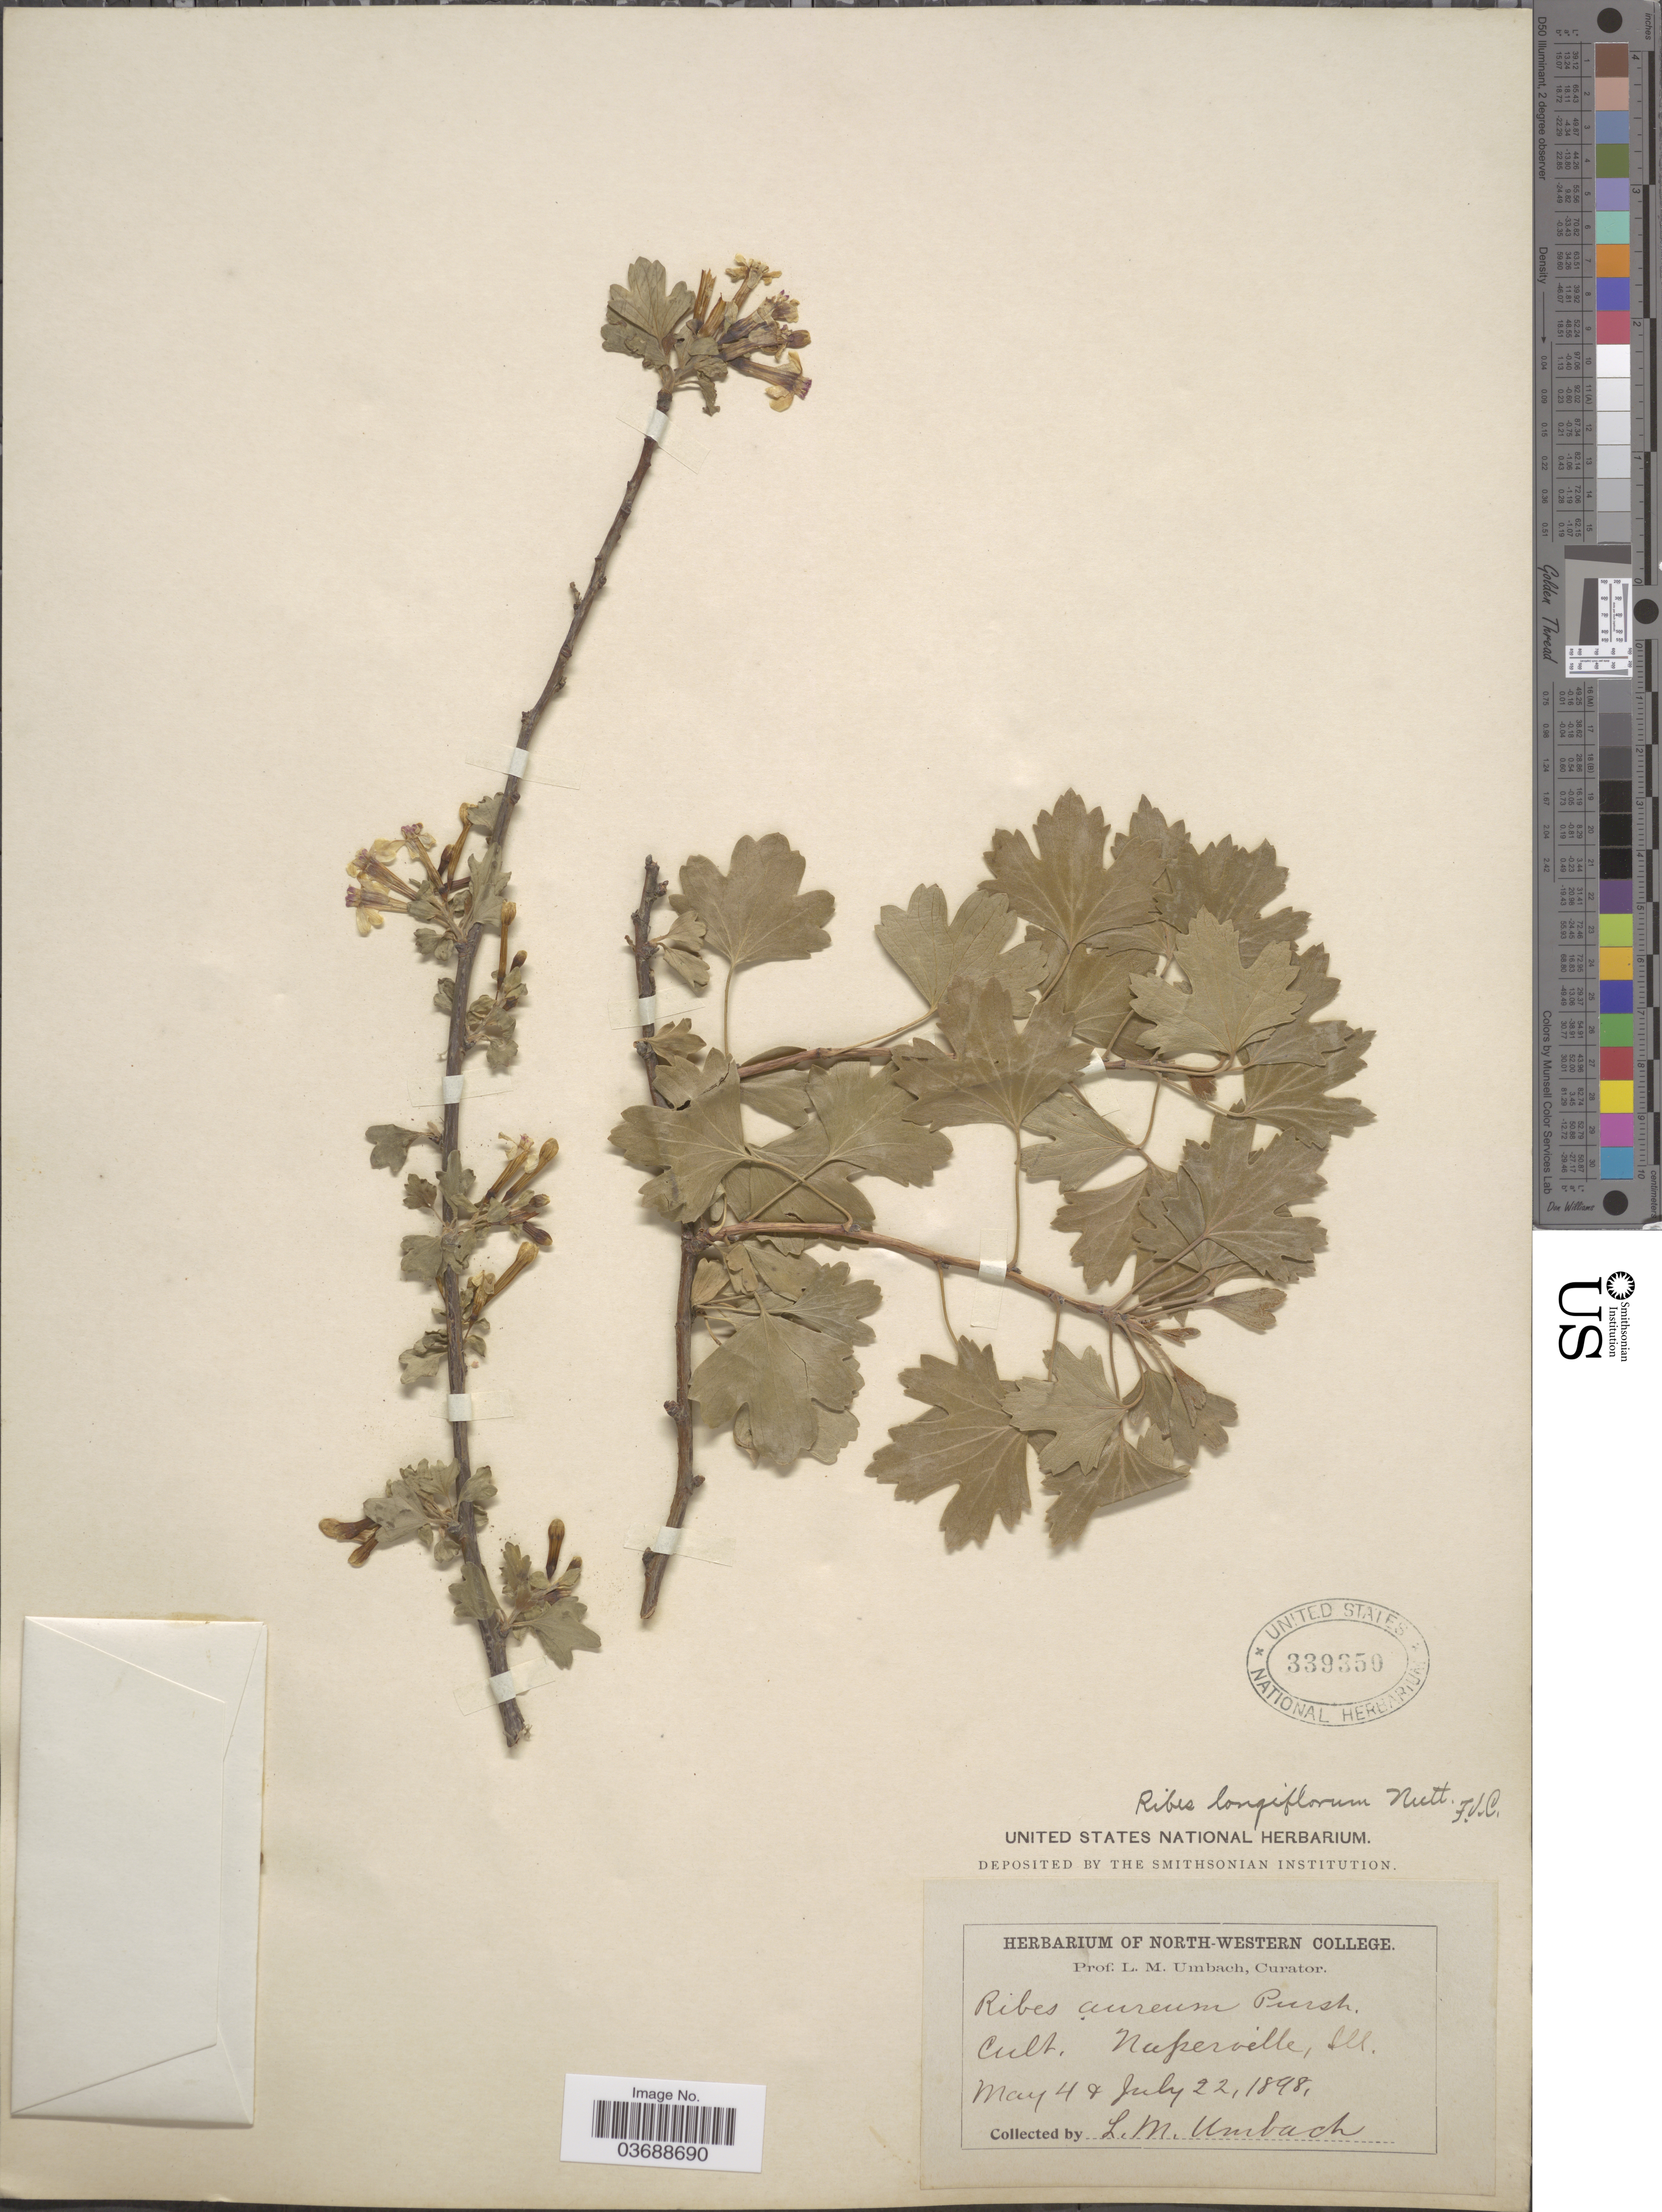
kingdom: Plantae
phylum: Tracheophyta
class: Magnoliopsida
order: Saxifragales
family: Grossulariaceae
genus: Ribes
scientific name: Ribes odoratum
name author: H.L. Wendl.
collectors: L. M. Umbach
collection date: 1898-05-04/1898-07-22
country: United States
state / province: Illinois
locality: Naperville.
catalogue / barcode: US 339350